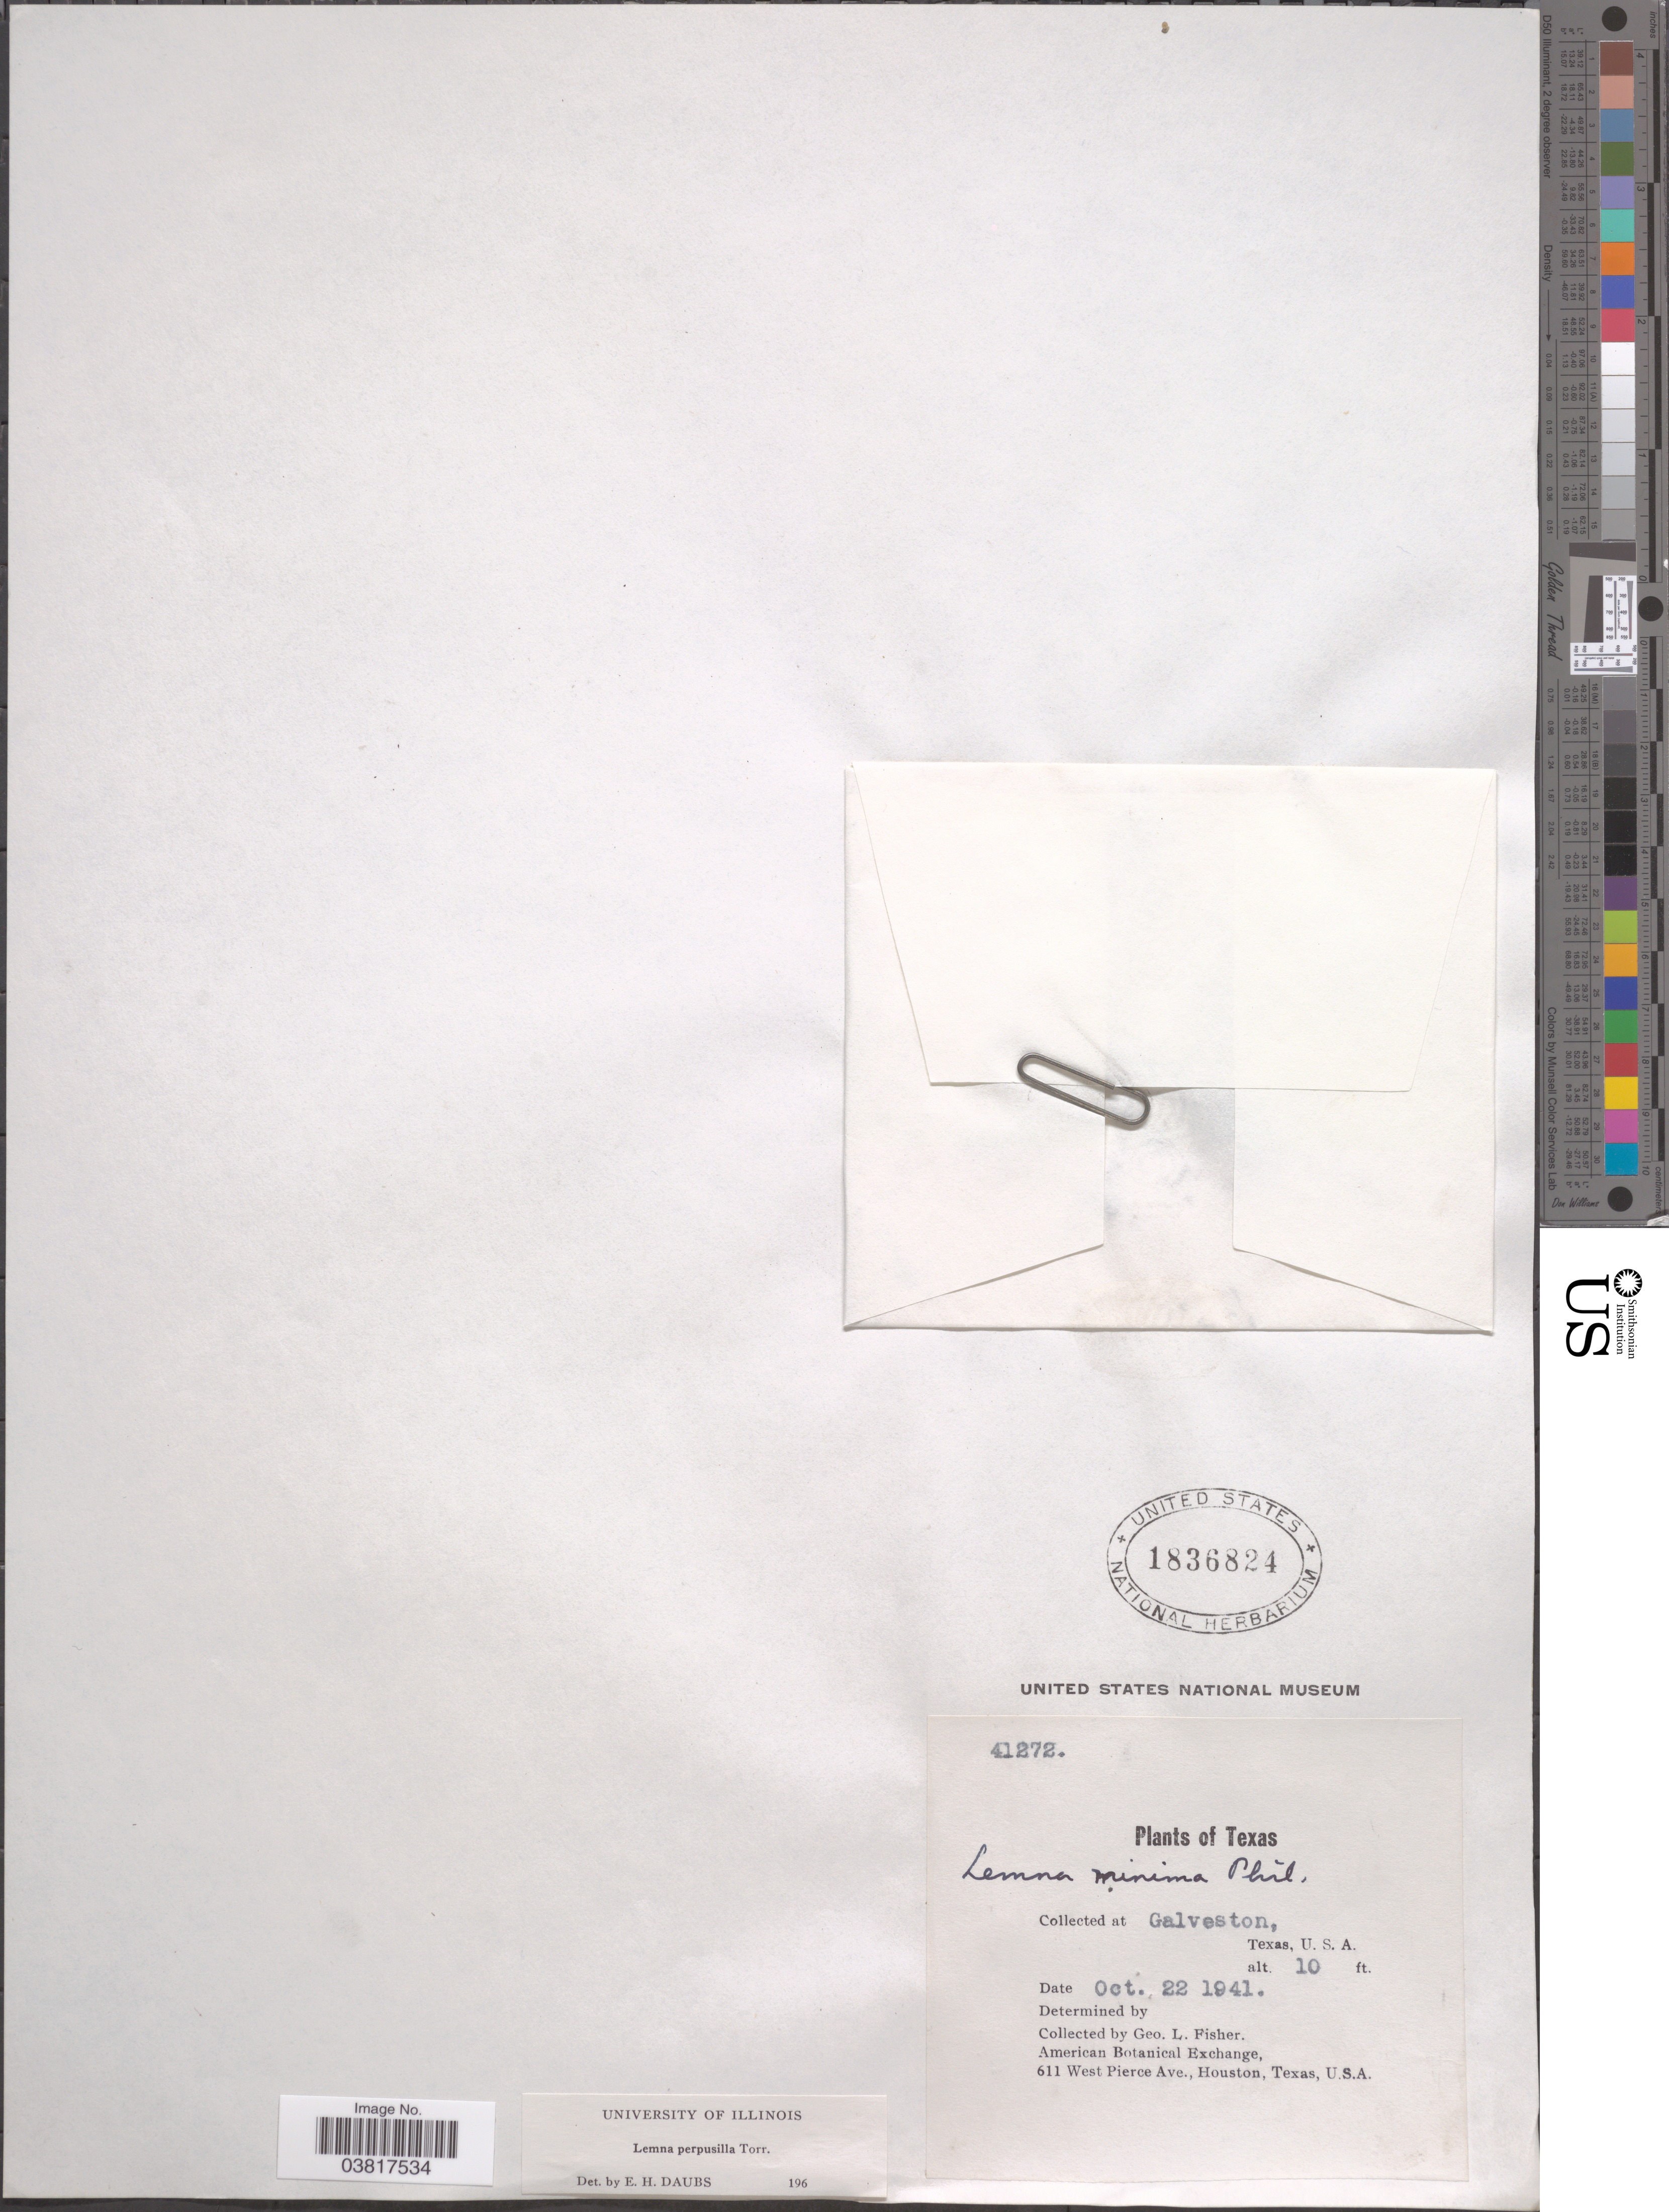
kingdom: Plantae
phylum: Tracheophyta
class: Liliopsida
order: Alismatales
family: Araceae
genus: Lemna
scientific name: Lemna perpusilla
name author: Torr.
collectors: G. L. Fisher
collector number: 41272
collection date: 1941-10-22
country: United States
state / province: Texas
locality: Galveston.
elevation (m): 3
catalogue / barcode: US 1836824